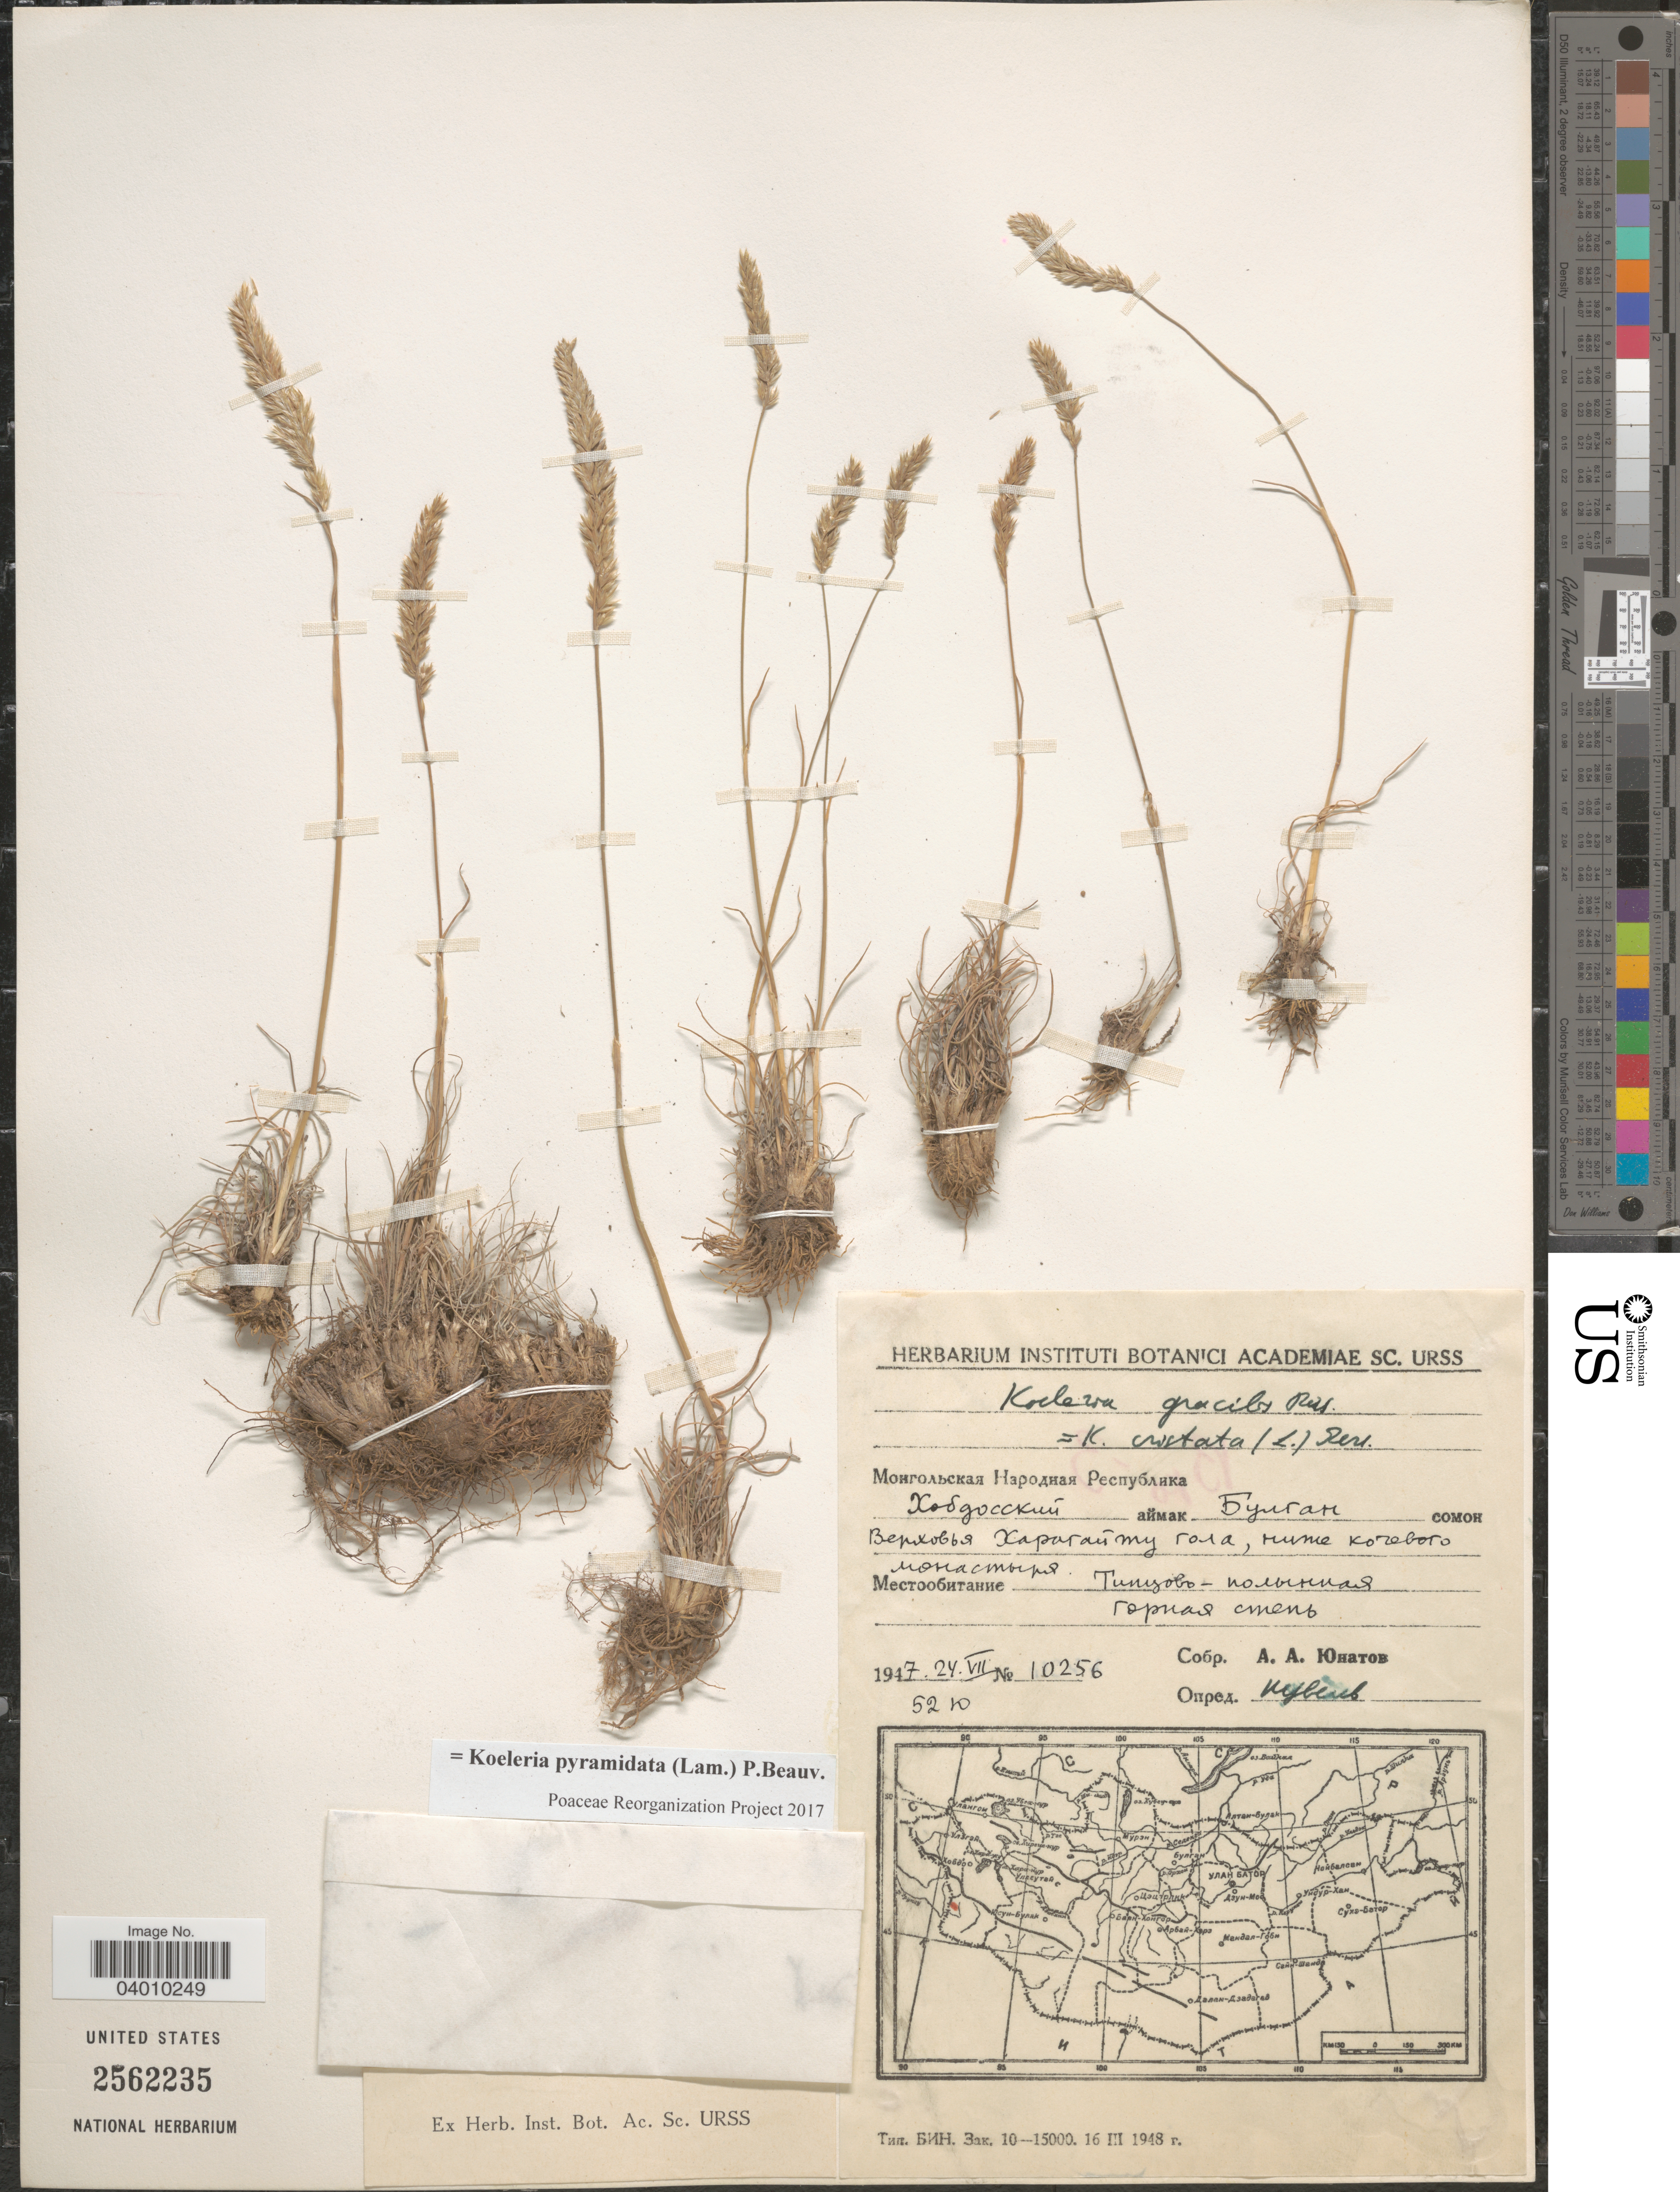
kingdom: Plantae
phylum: Tracheophyta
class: Liliopsida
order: Poales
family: Poaceae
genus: Koeleria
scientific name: Koeleria pyramidata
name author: (Lam.) P. Beauv.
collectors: A. Unatov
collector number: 10256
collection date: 1947-07-24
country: Mongolia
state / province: Hovd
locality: Bulgan sum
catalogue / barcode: US 2562235